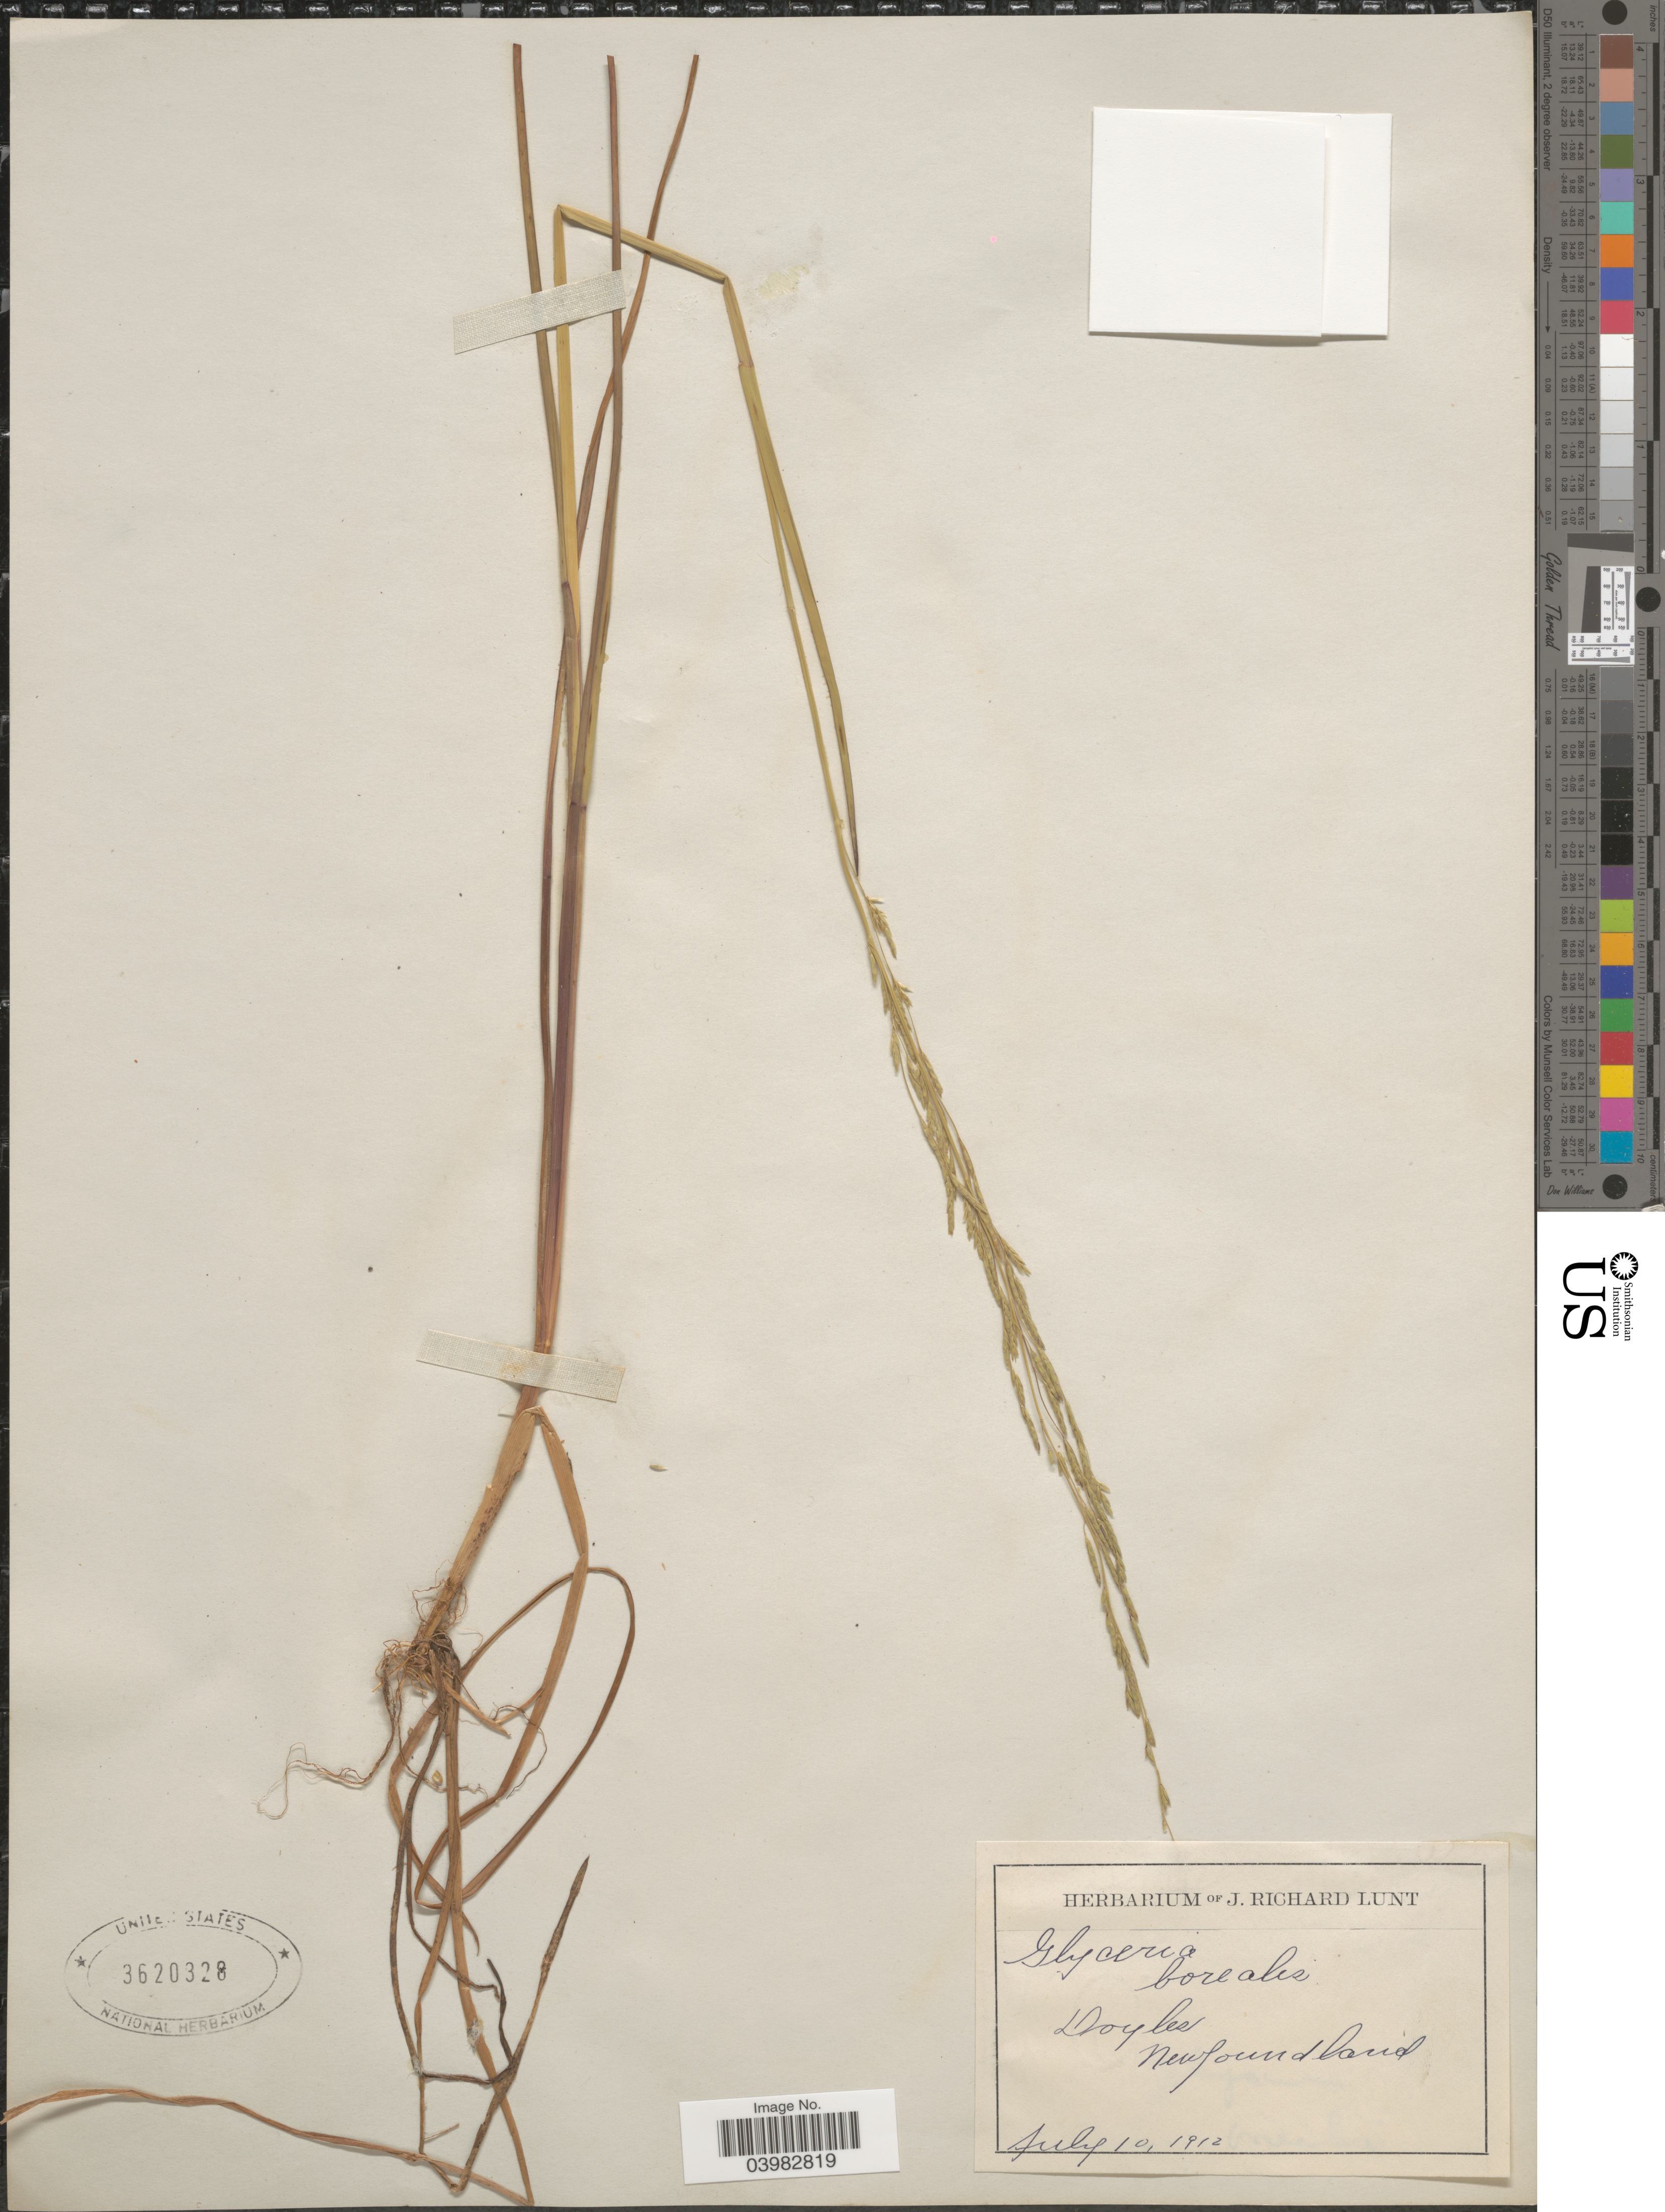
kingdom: Plantae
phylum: Tracheophyta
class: Liliopsida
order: Poales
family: Poaceae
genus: Glyceria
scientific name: Glyceria borealis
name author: (Nash) Batchelder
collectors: Ex Herb. of J. Richard Lunt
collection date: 1912-07-10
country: Canada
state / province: Newfoundland and Labrador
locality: Doyles.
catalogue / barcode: US 3620328